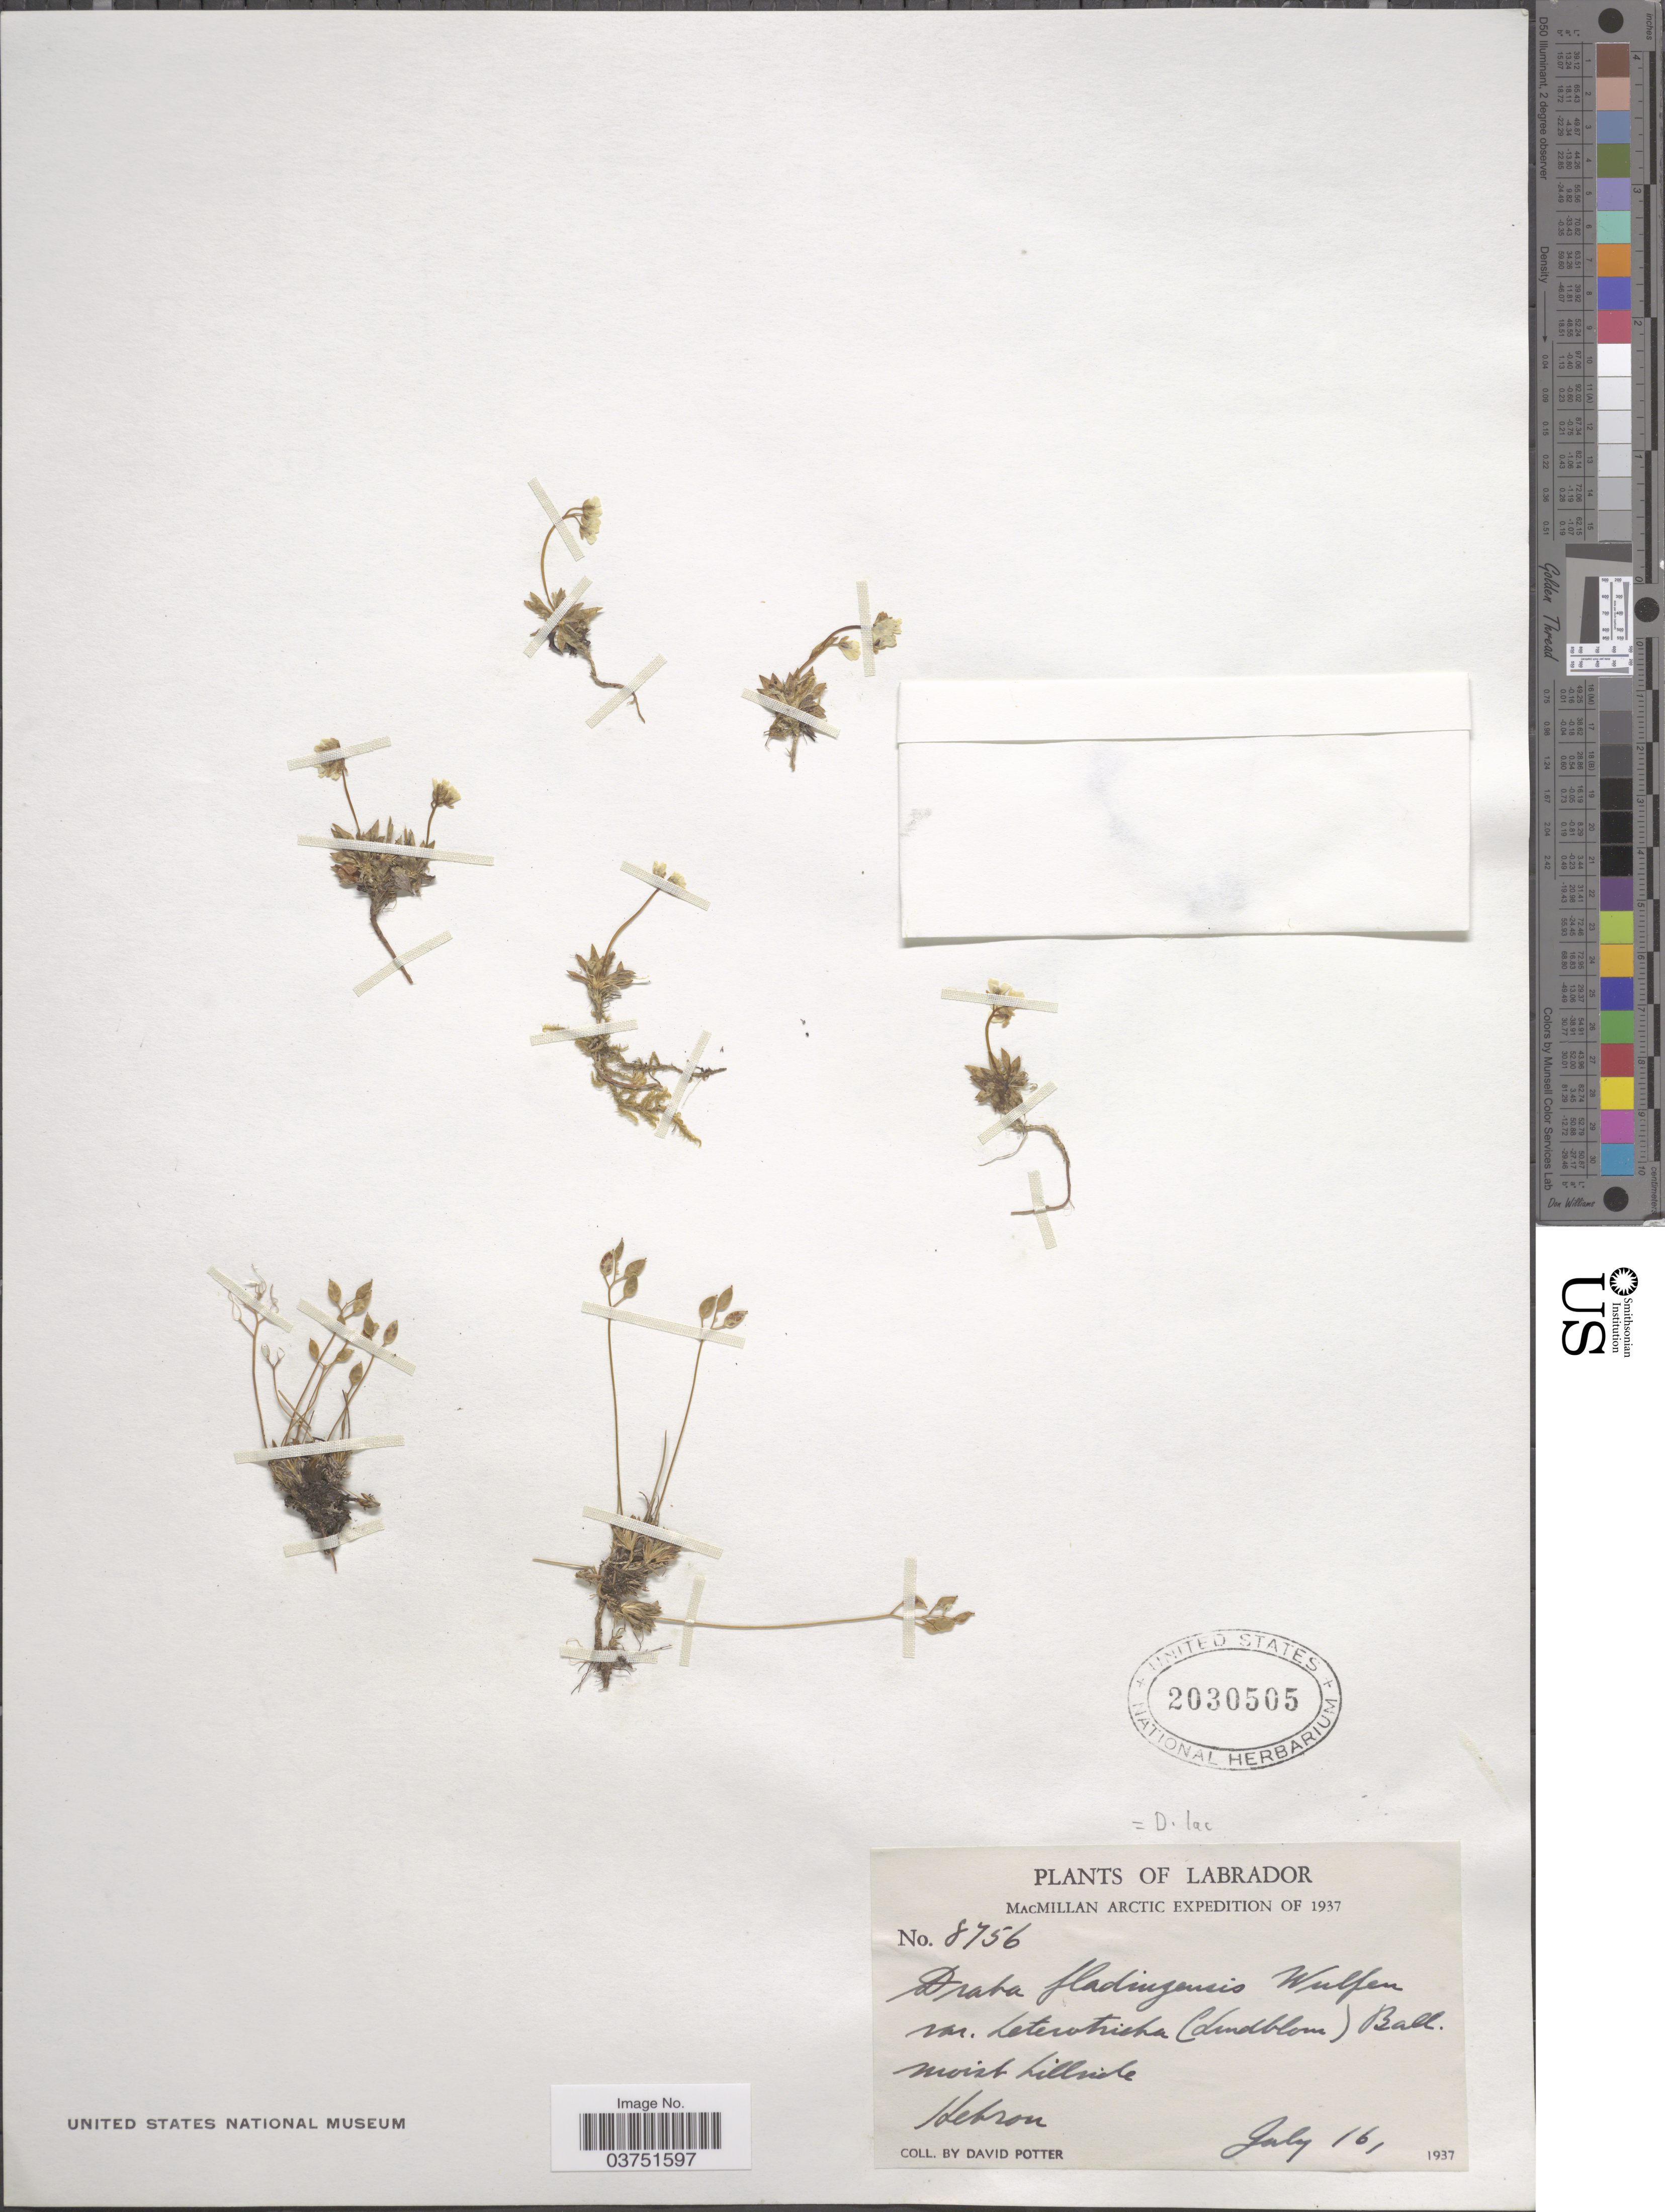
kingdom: Plantae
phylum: Tracheophyta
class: Magnoliopsida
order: Brassicales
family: Brassicaceae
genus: Draba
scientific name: Draba lactea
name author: Adams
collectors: D. Potter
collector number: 8756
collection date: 1937-07-16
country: Canada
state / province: Newfoundland and Labrador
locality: Labrador. Hebron.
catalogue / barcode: US 2030505